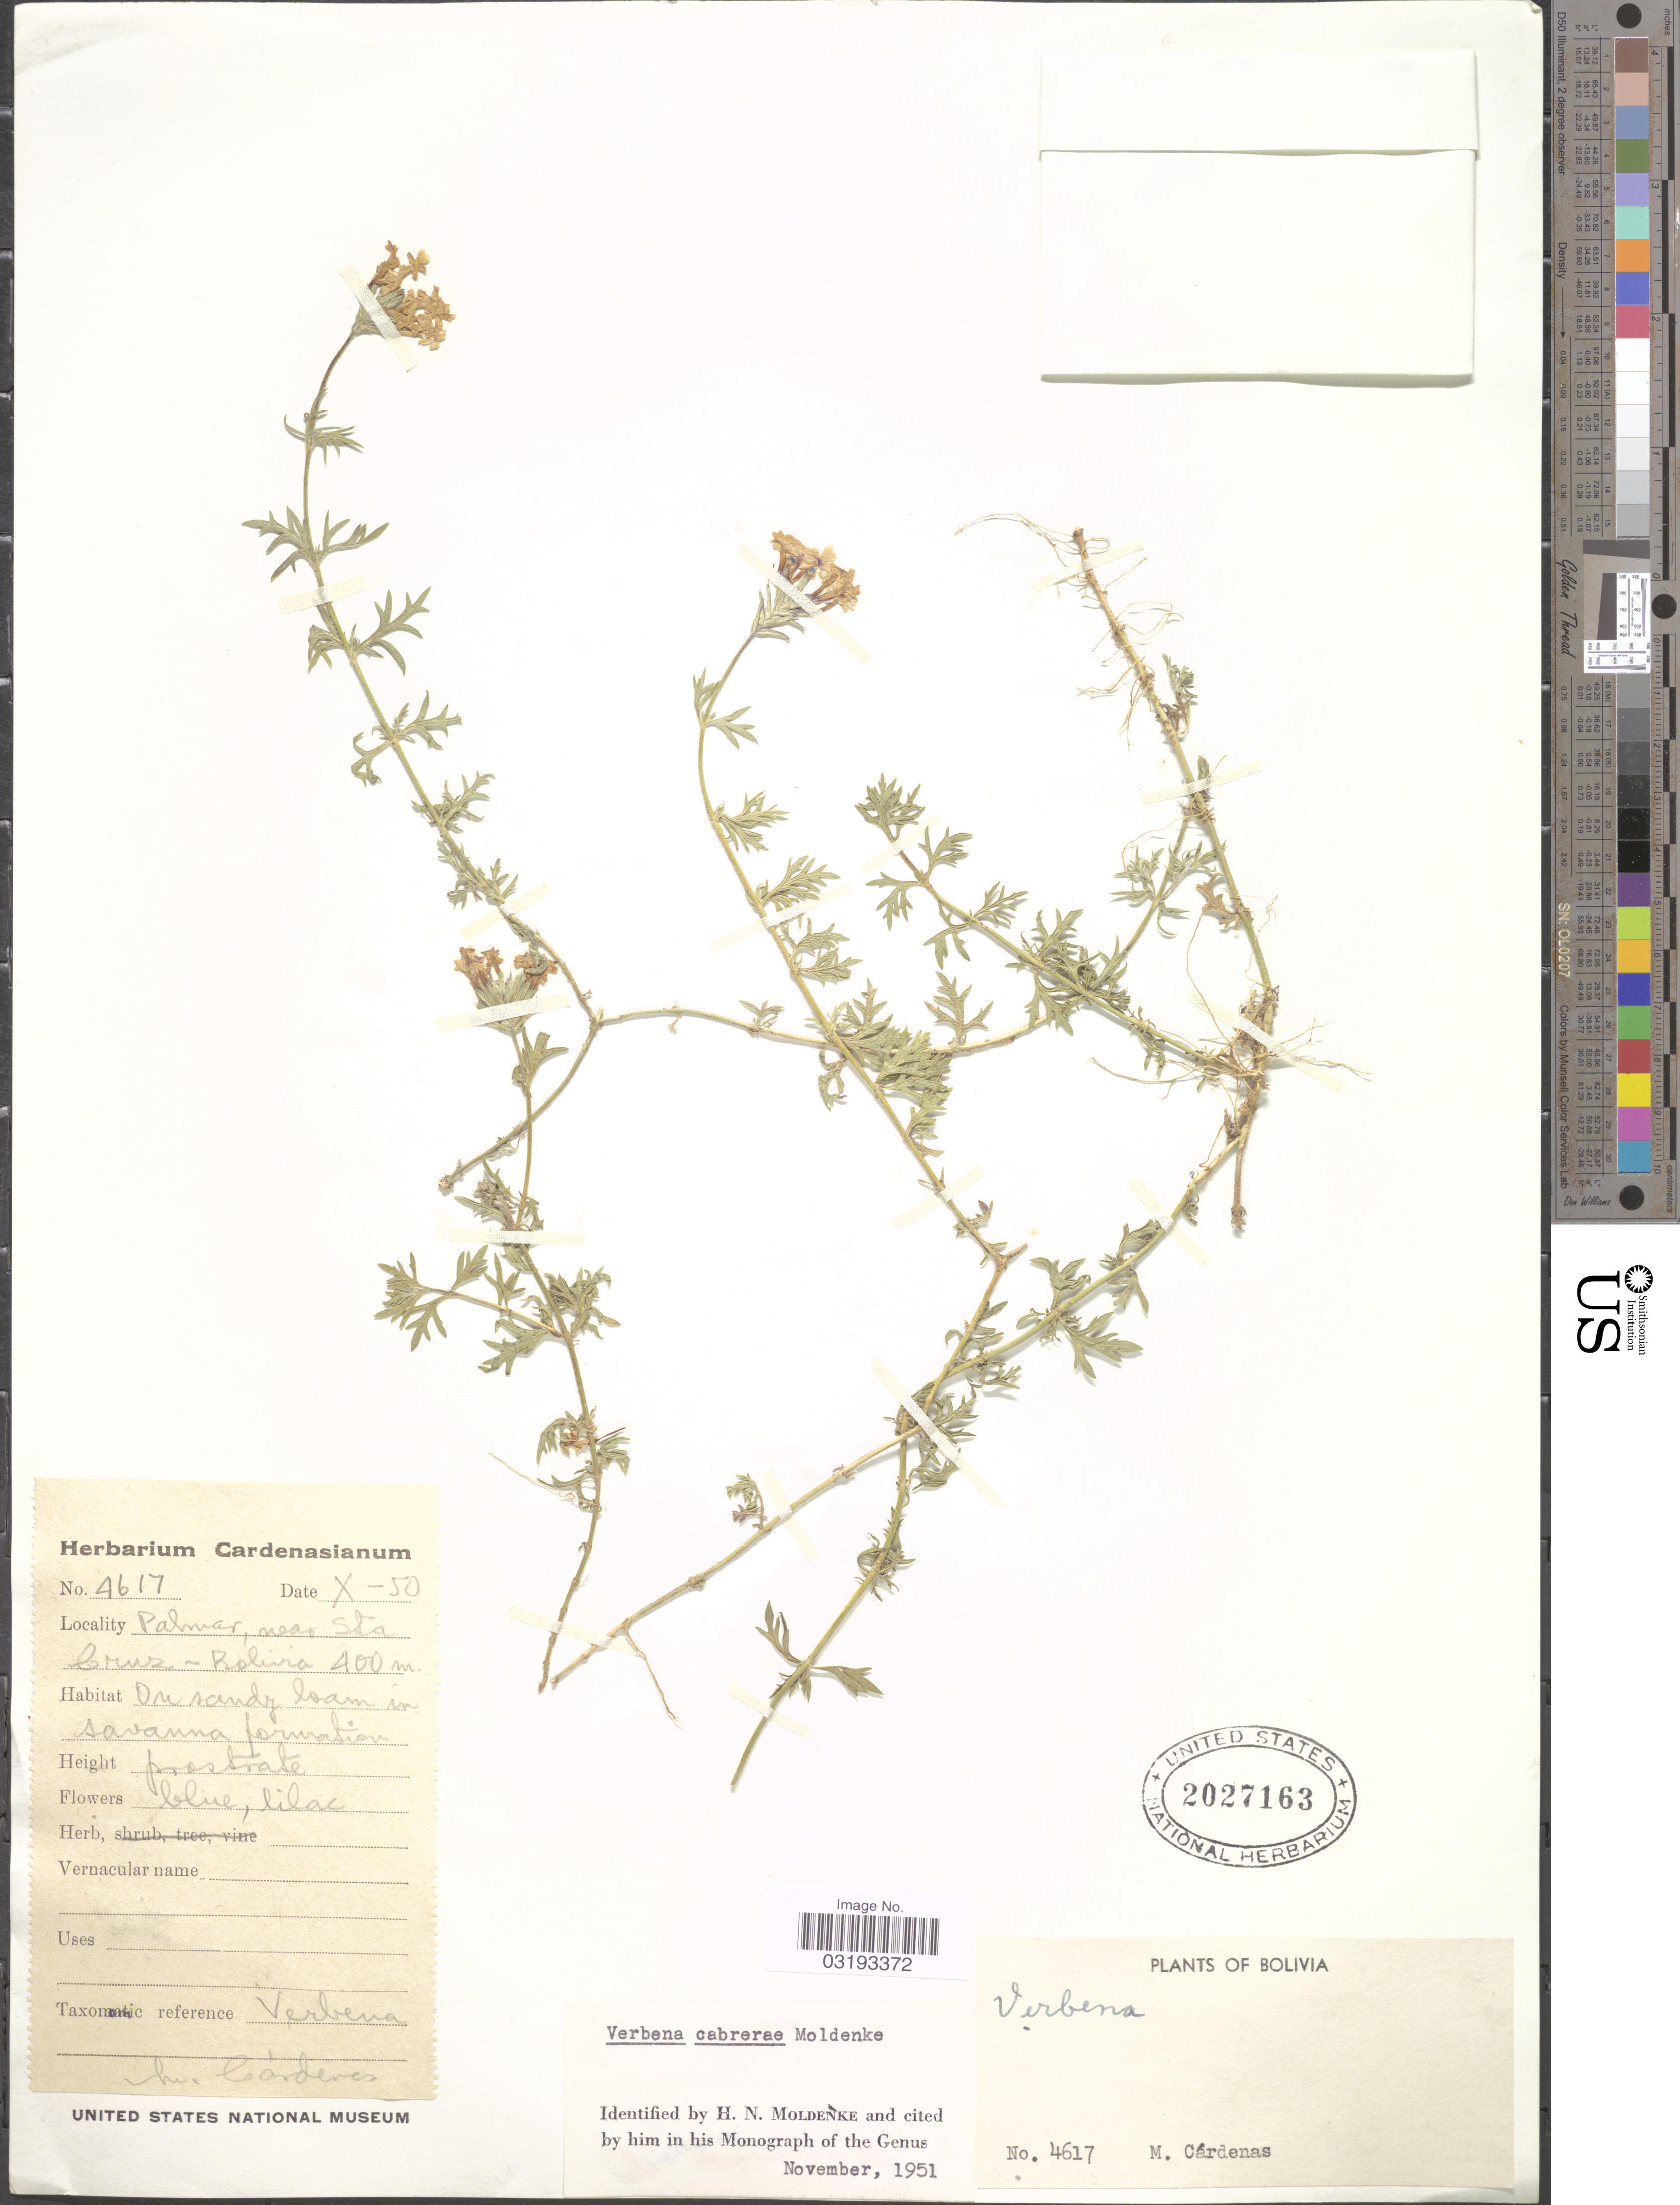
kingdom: Plantae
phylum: Tracheophyta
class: Magnoliopsida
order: Lamiales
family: Verbenaceae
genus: Verbena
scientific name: Verbena cabrerae Moldenke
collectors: M. Cárdenas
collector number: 4617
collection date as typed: Transcribed d/m/y: /10/50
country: Bolivia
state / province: Santa Cruz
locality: Palmar, near Sta. Cruz.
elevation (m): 400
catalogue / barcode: US 2027163